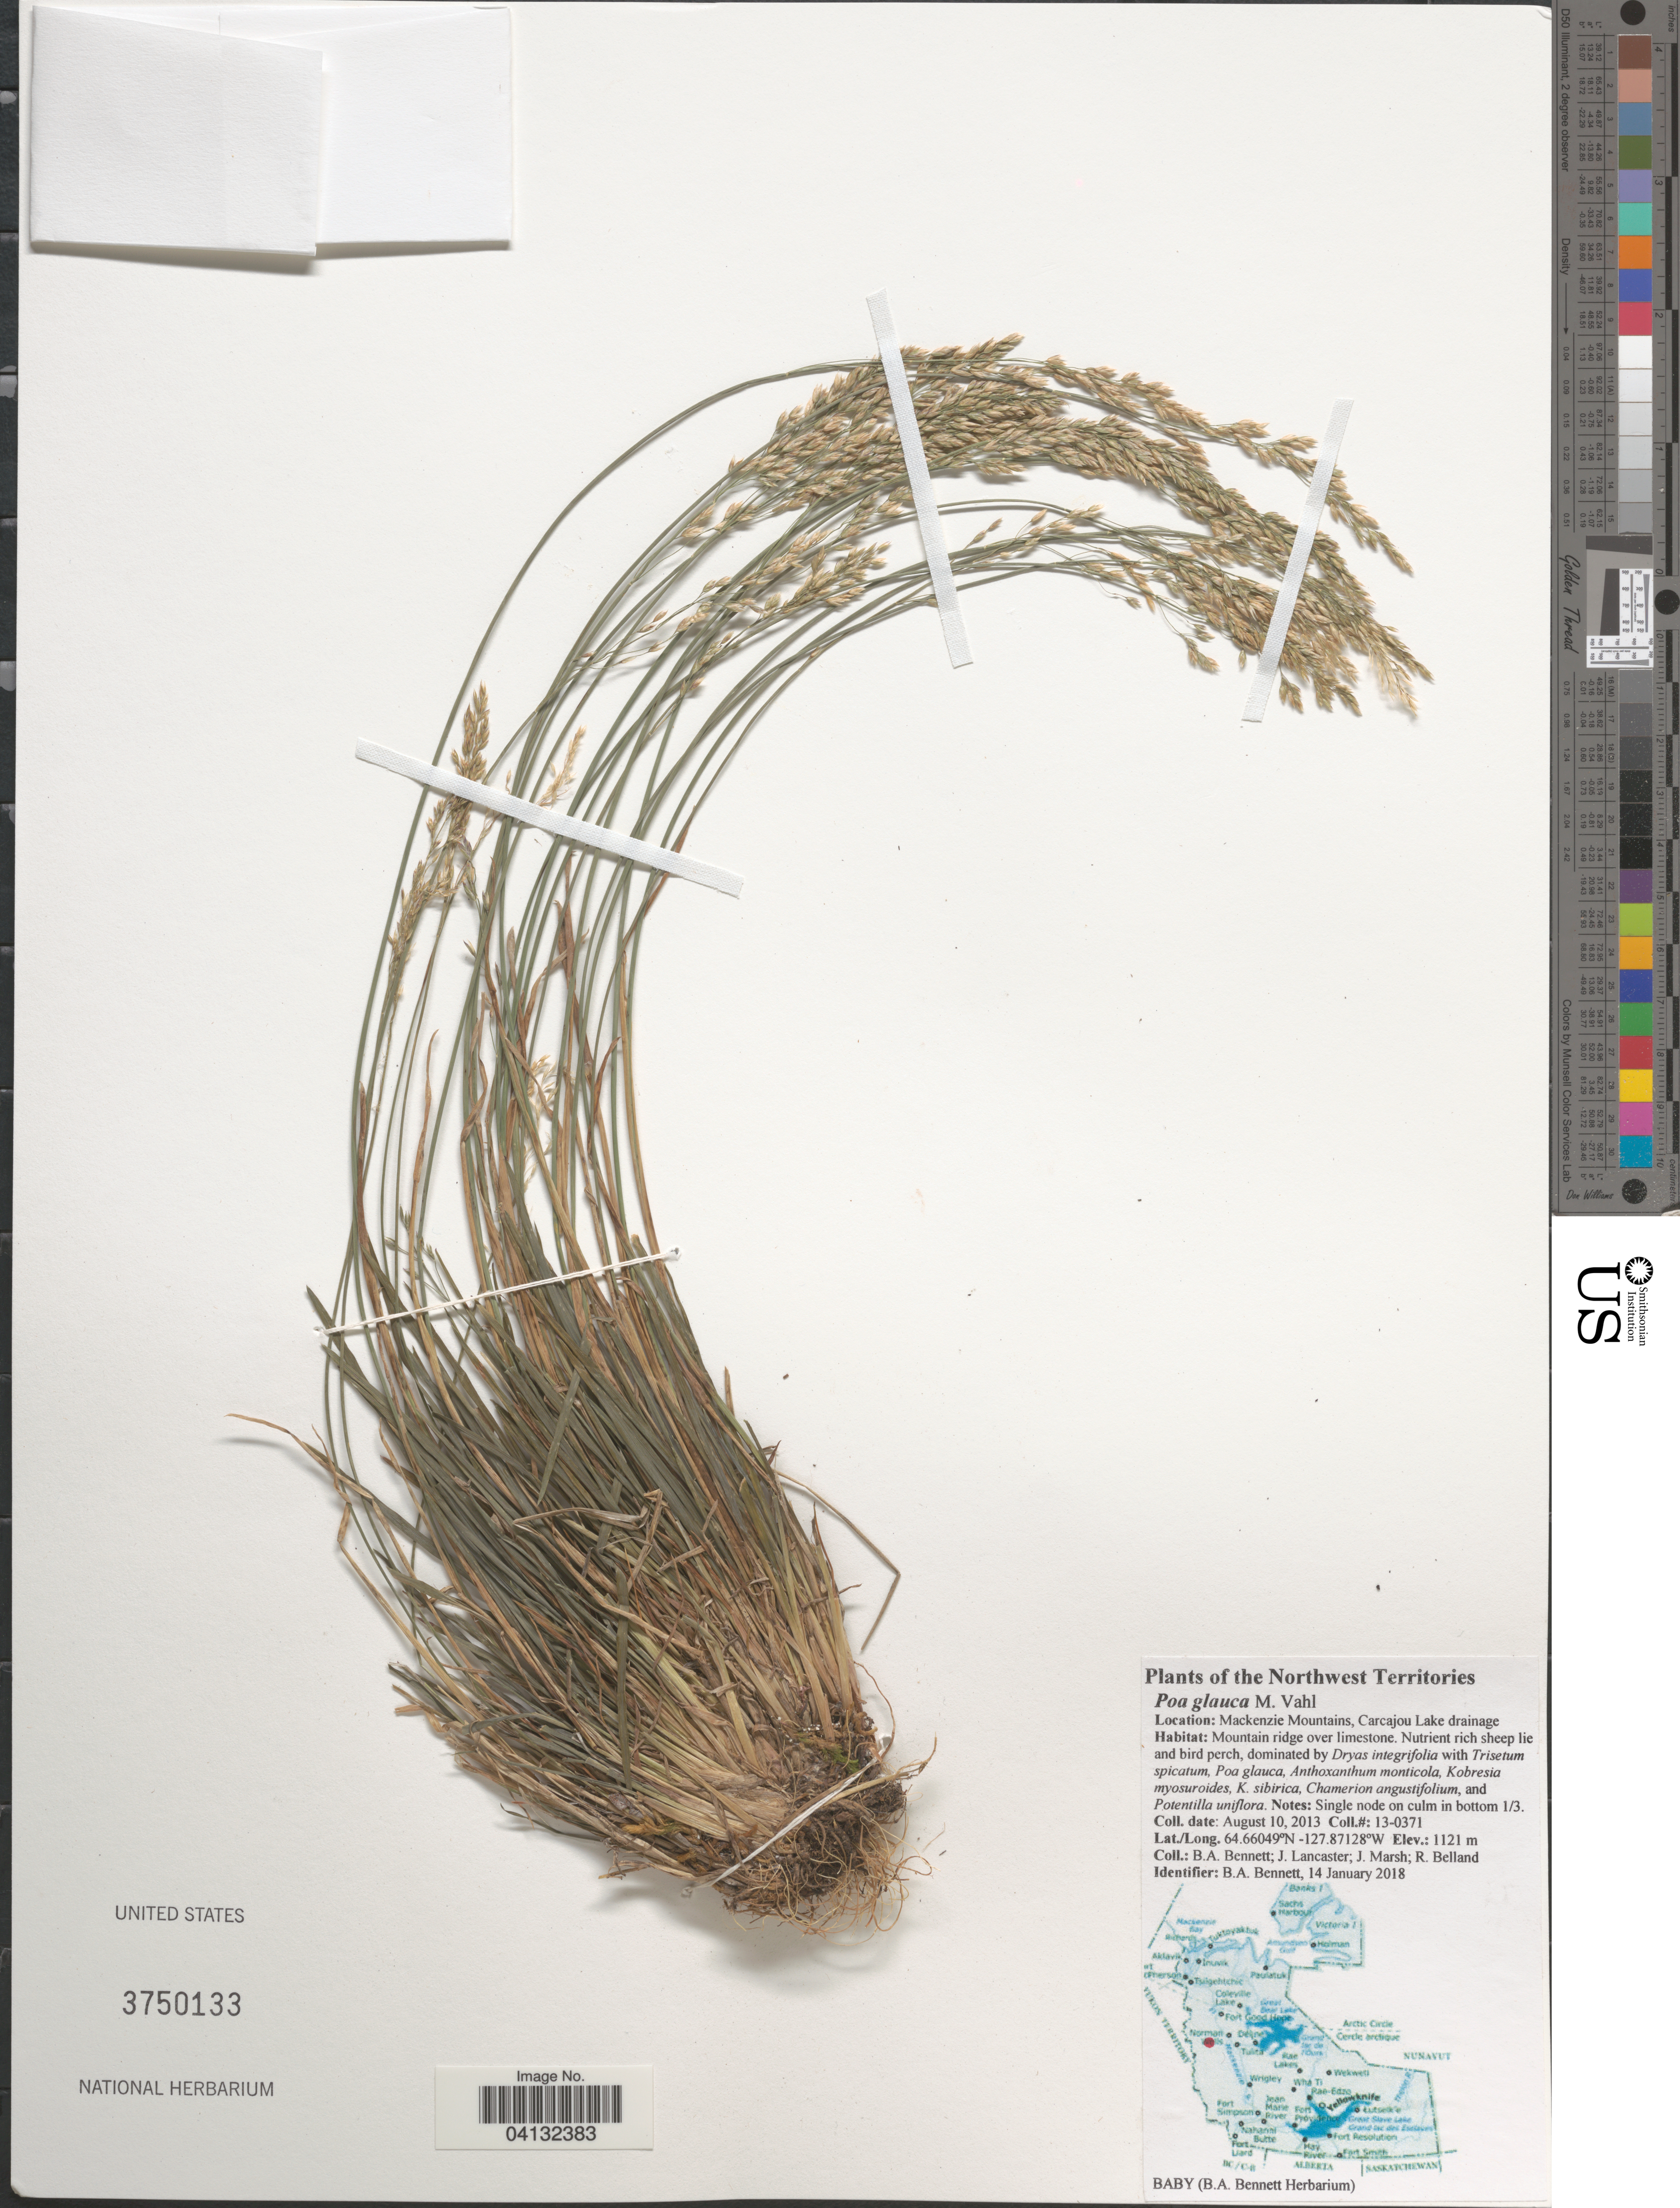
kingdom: Plantae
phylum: Tracheophyta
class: Liliopsida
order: Poales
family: Poaceae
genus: Poa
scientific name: Poa glauca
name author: Vahl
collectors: B. A. Bennett, J. Lancaster, J. Marsh & R. Belland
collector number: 13-0371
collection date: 2013-08-10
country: Canada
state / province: Northwest Territories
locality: Mackenzie Mountains, Carcajou Lake drainage.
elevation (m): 1121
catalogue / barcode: US 3750133